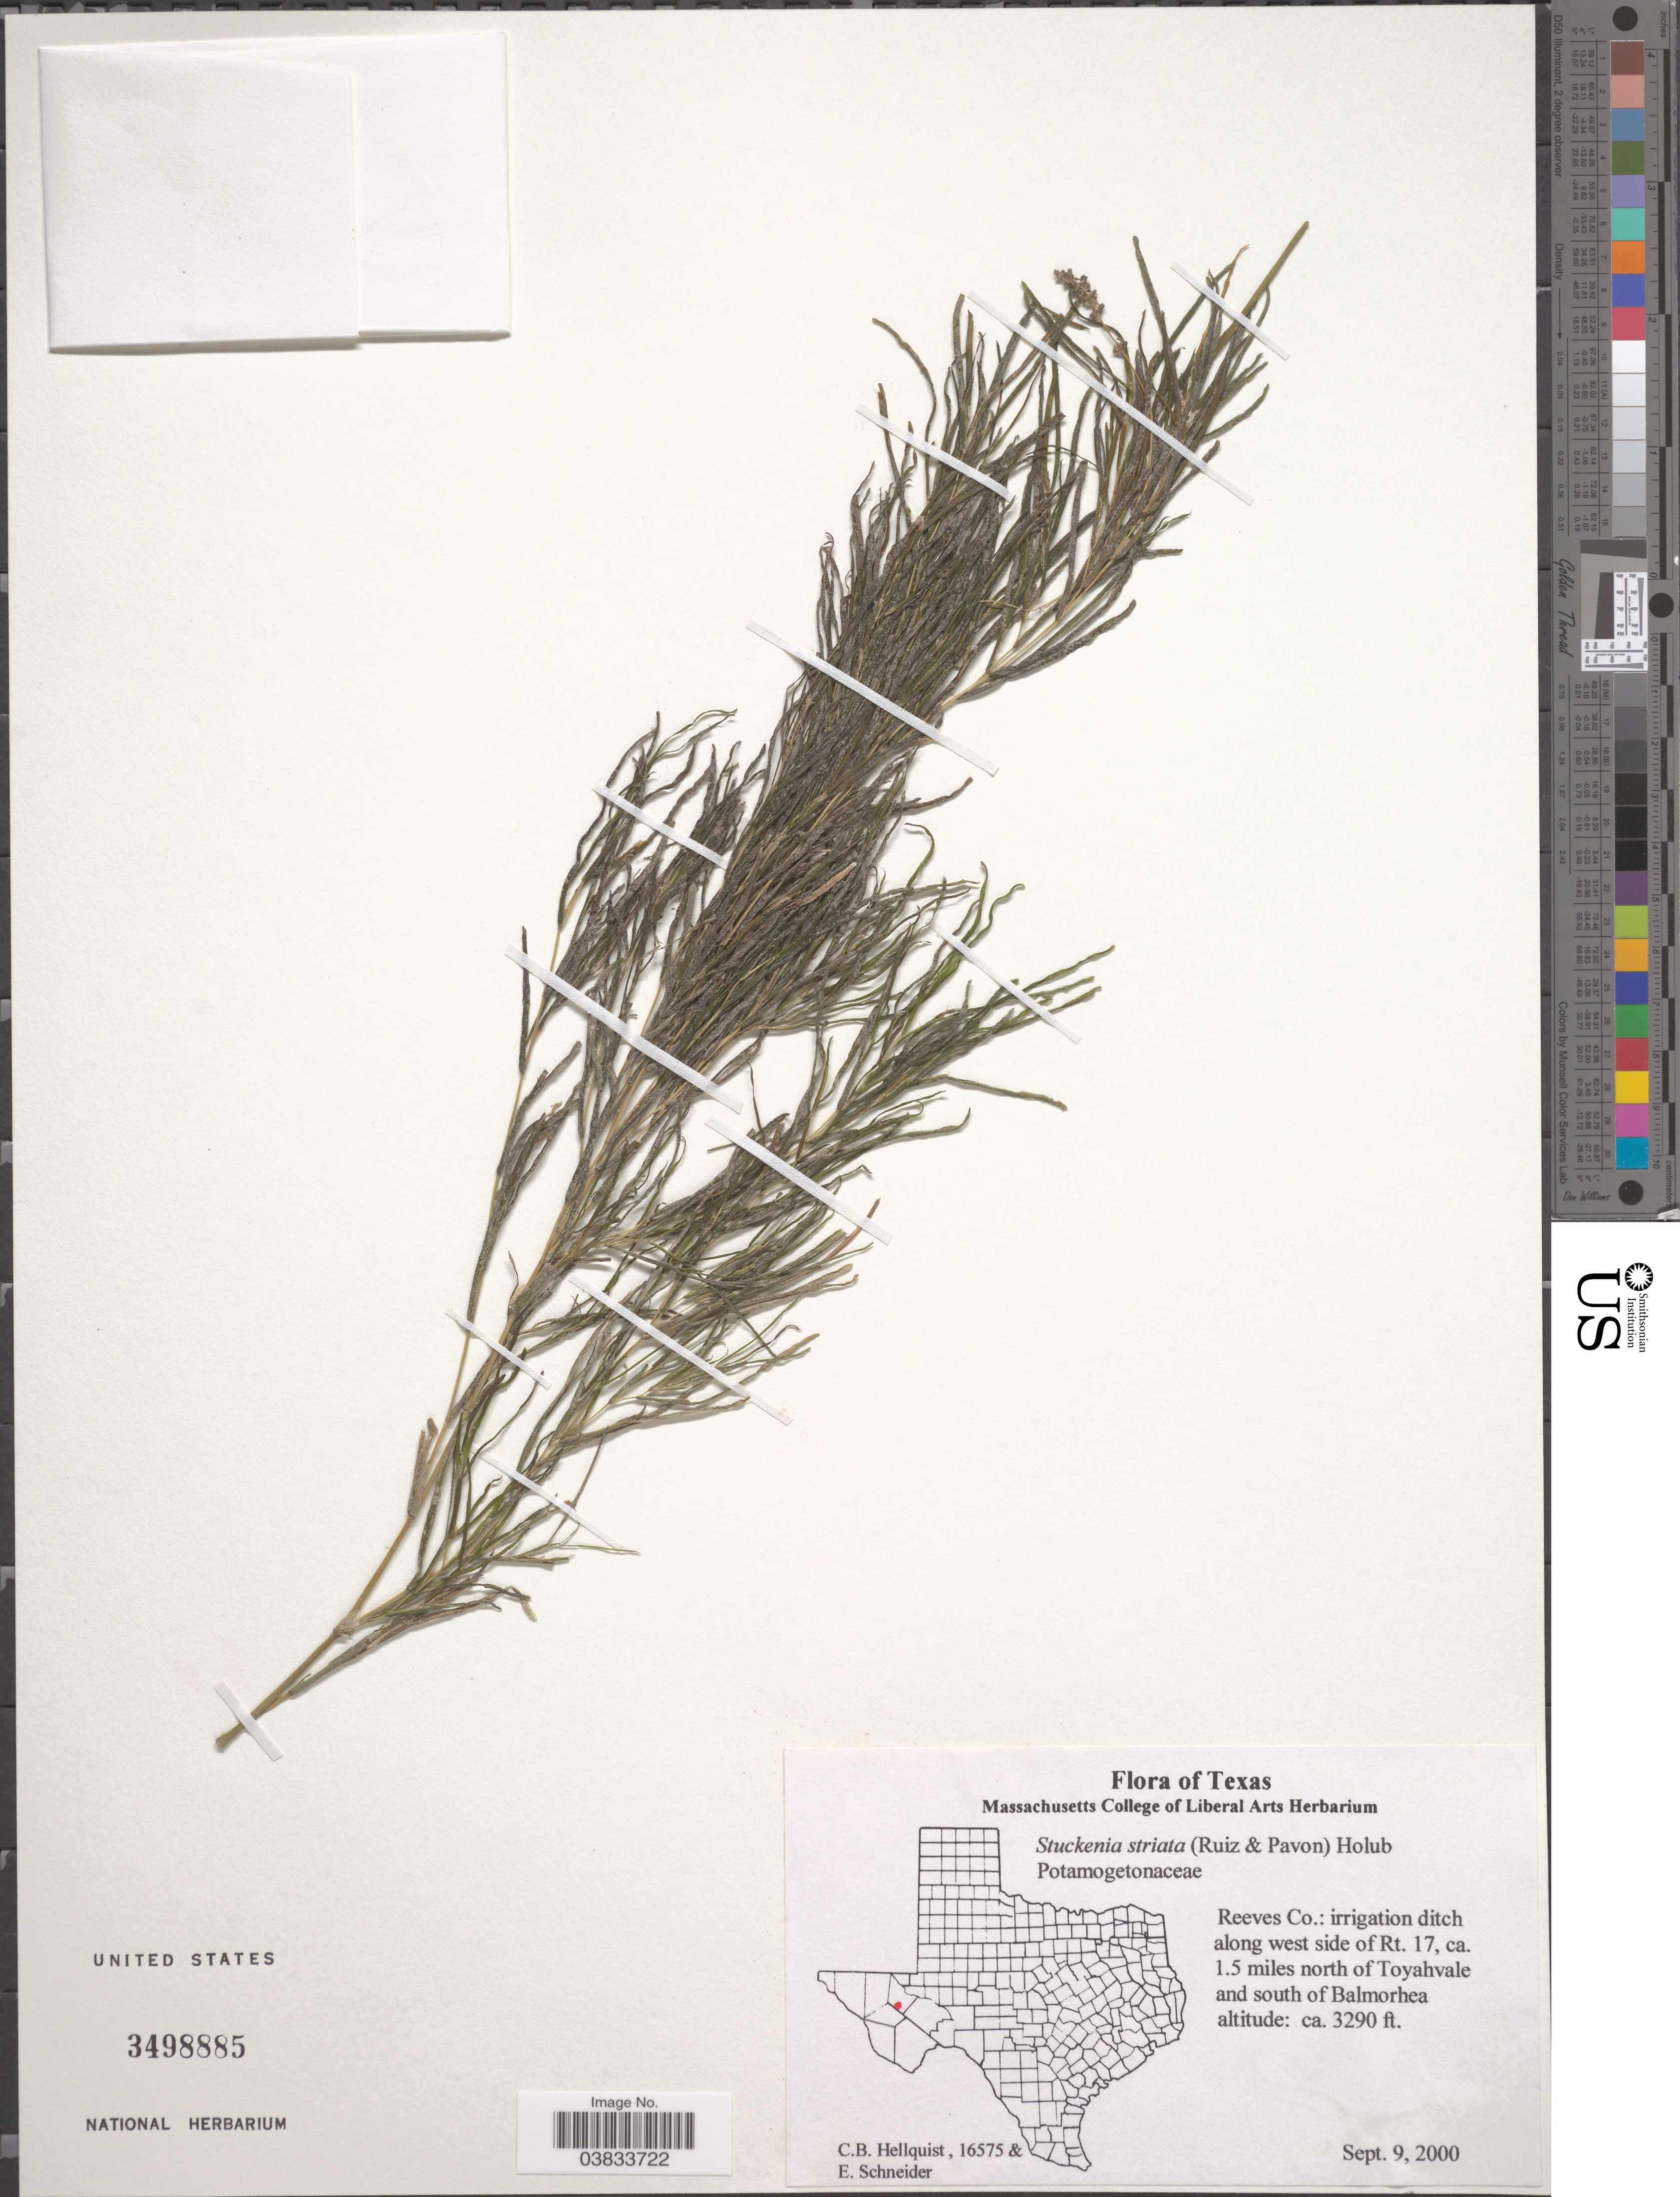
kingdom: Plantae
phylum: Tracheophyta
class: Liliopsida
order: Alismatales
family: Potamogetonaceae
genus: Stuckenia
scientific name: Stuckenia striata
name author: (Ruiz & Pav.) Holub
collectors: C. Hellquist & E. Schneider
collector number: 16575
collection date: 2000-09-09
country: United States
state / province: Texas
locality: Reeves Co.: irrigation ditch along west side of Rt. 17, ca. 1.5 miles north of Toyahvale and south of Balmorhea.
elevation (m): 1003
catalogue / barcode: US 3498885